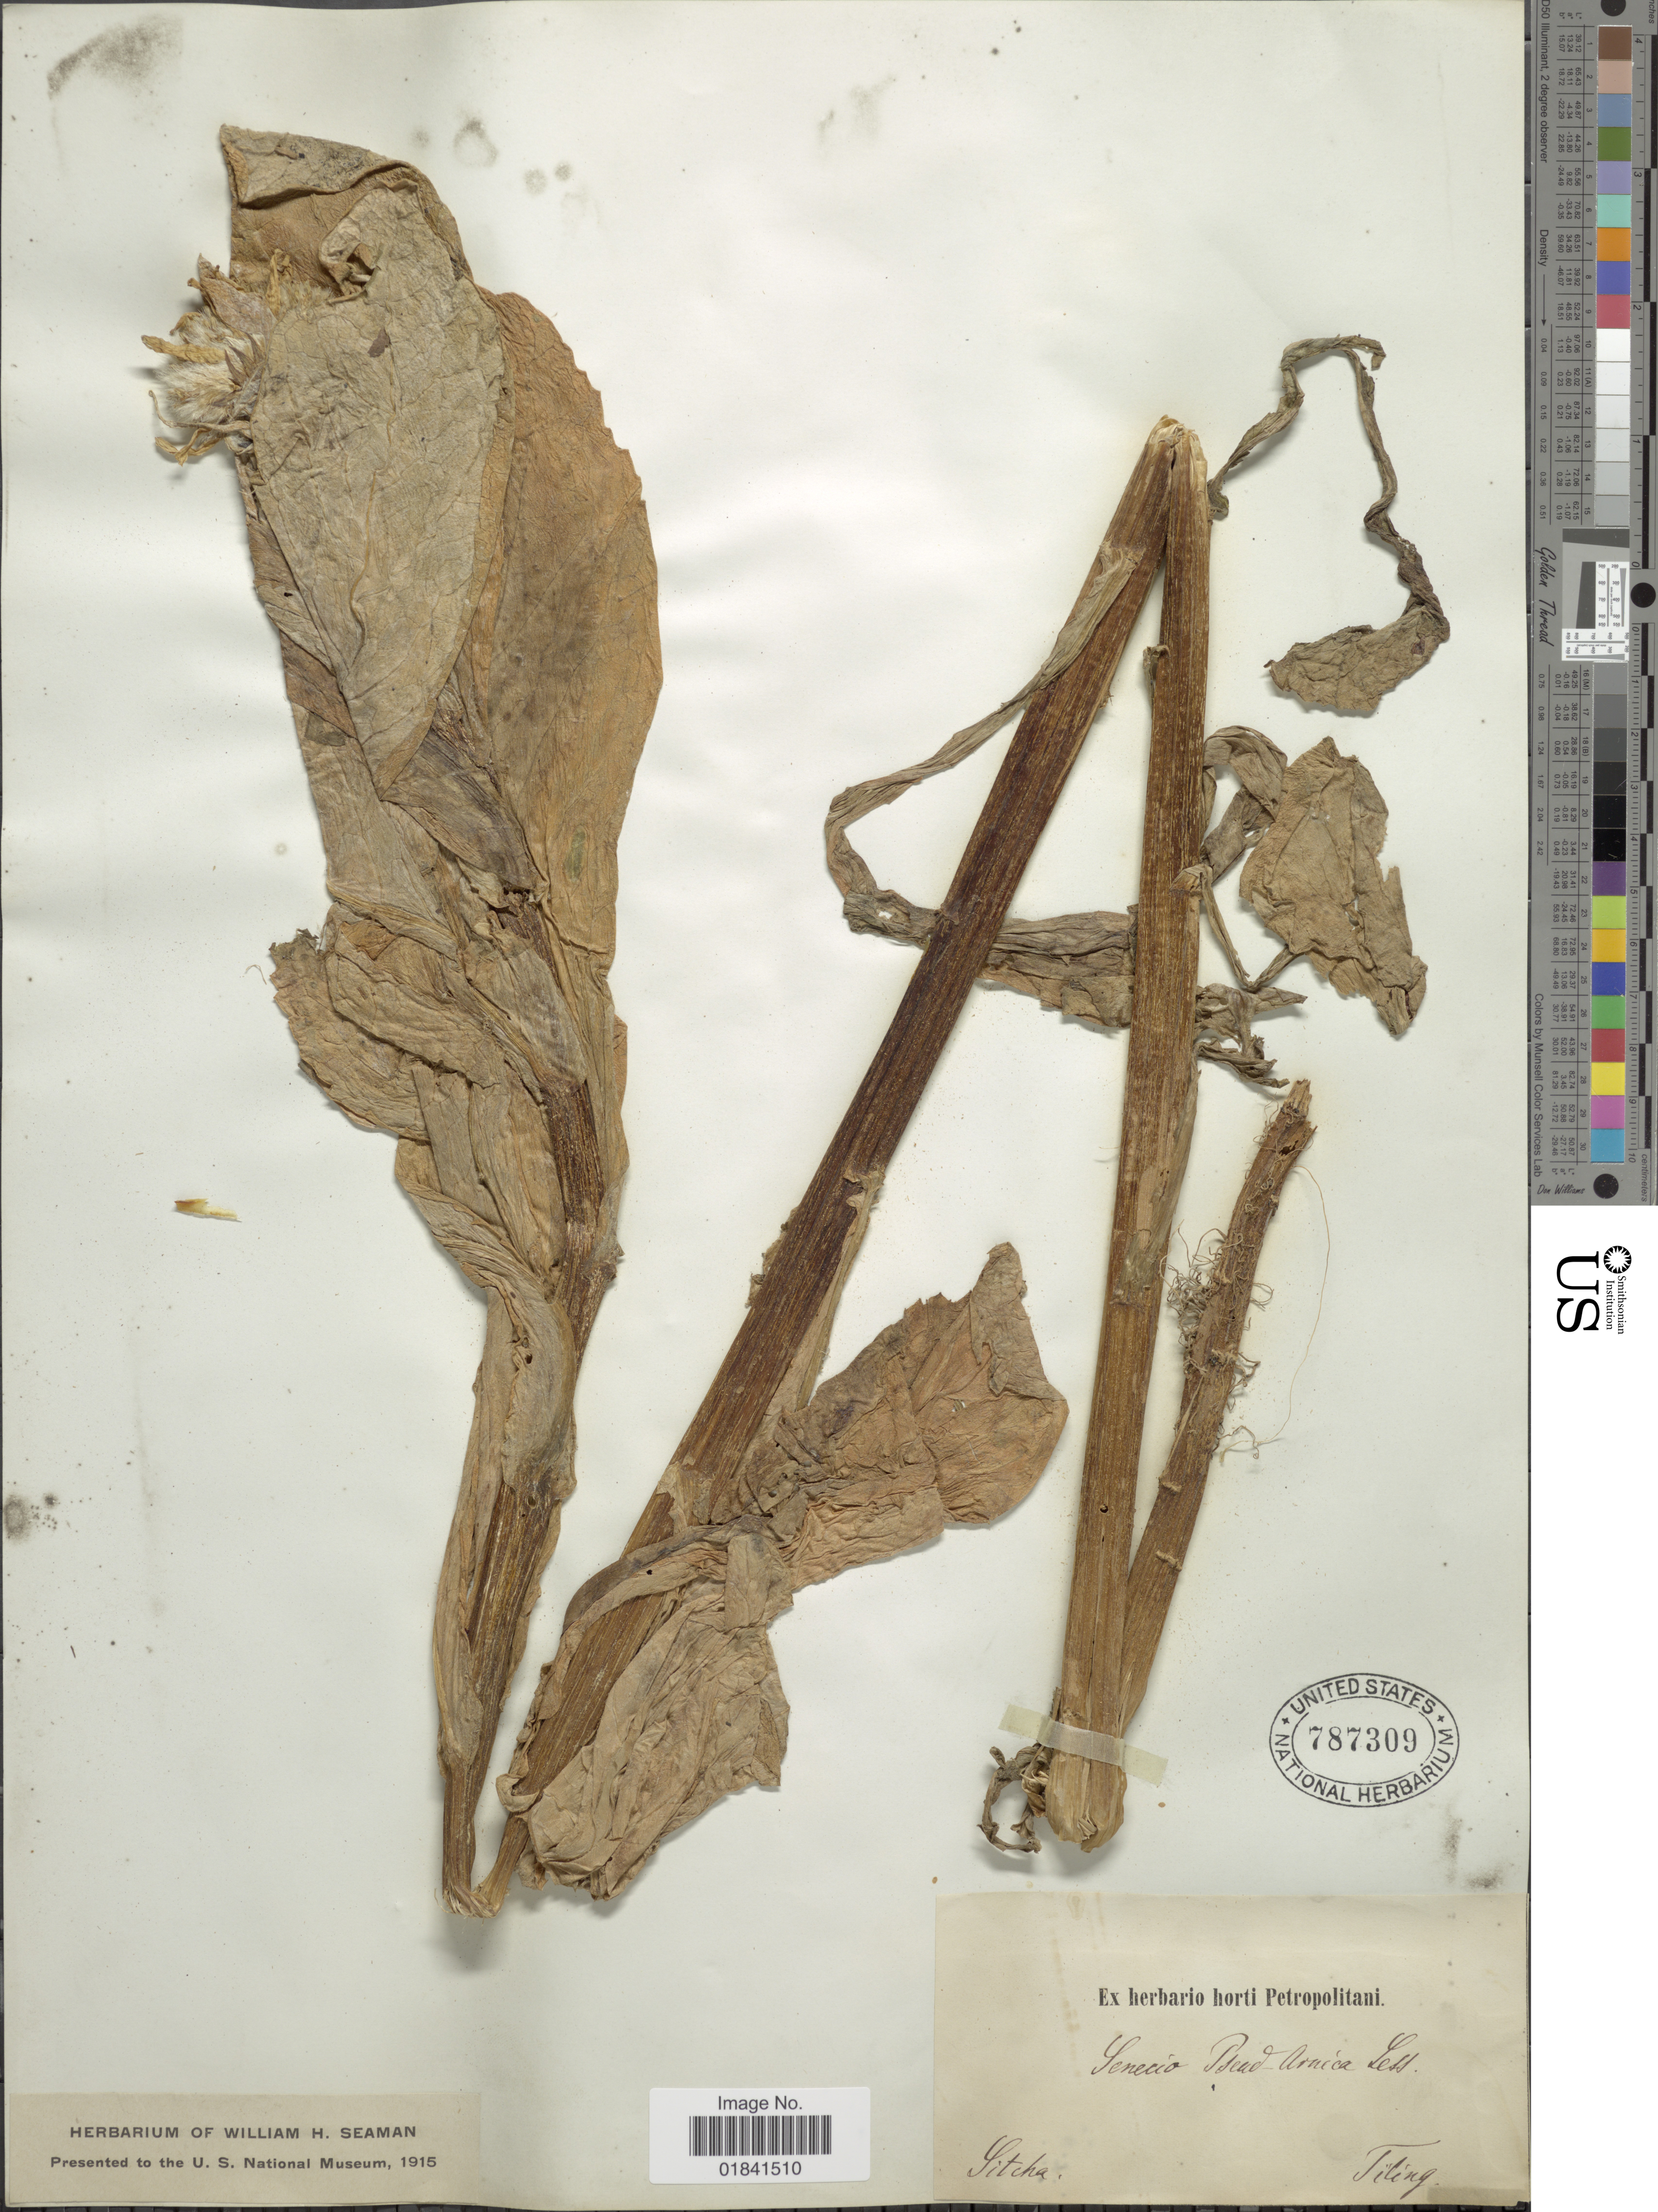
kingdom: Plantae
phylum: Tracheophyta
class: Magnoliopsida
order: Asterales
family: Asteraceae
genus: Senecio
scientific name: Senecio pseudoarnica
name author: Less.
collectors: -. Tiling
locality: Sitcha [interpreted]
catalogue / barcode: US 787309